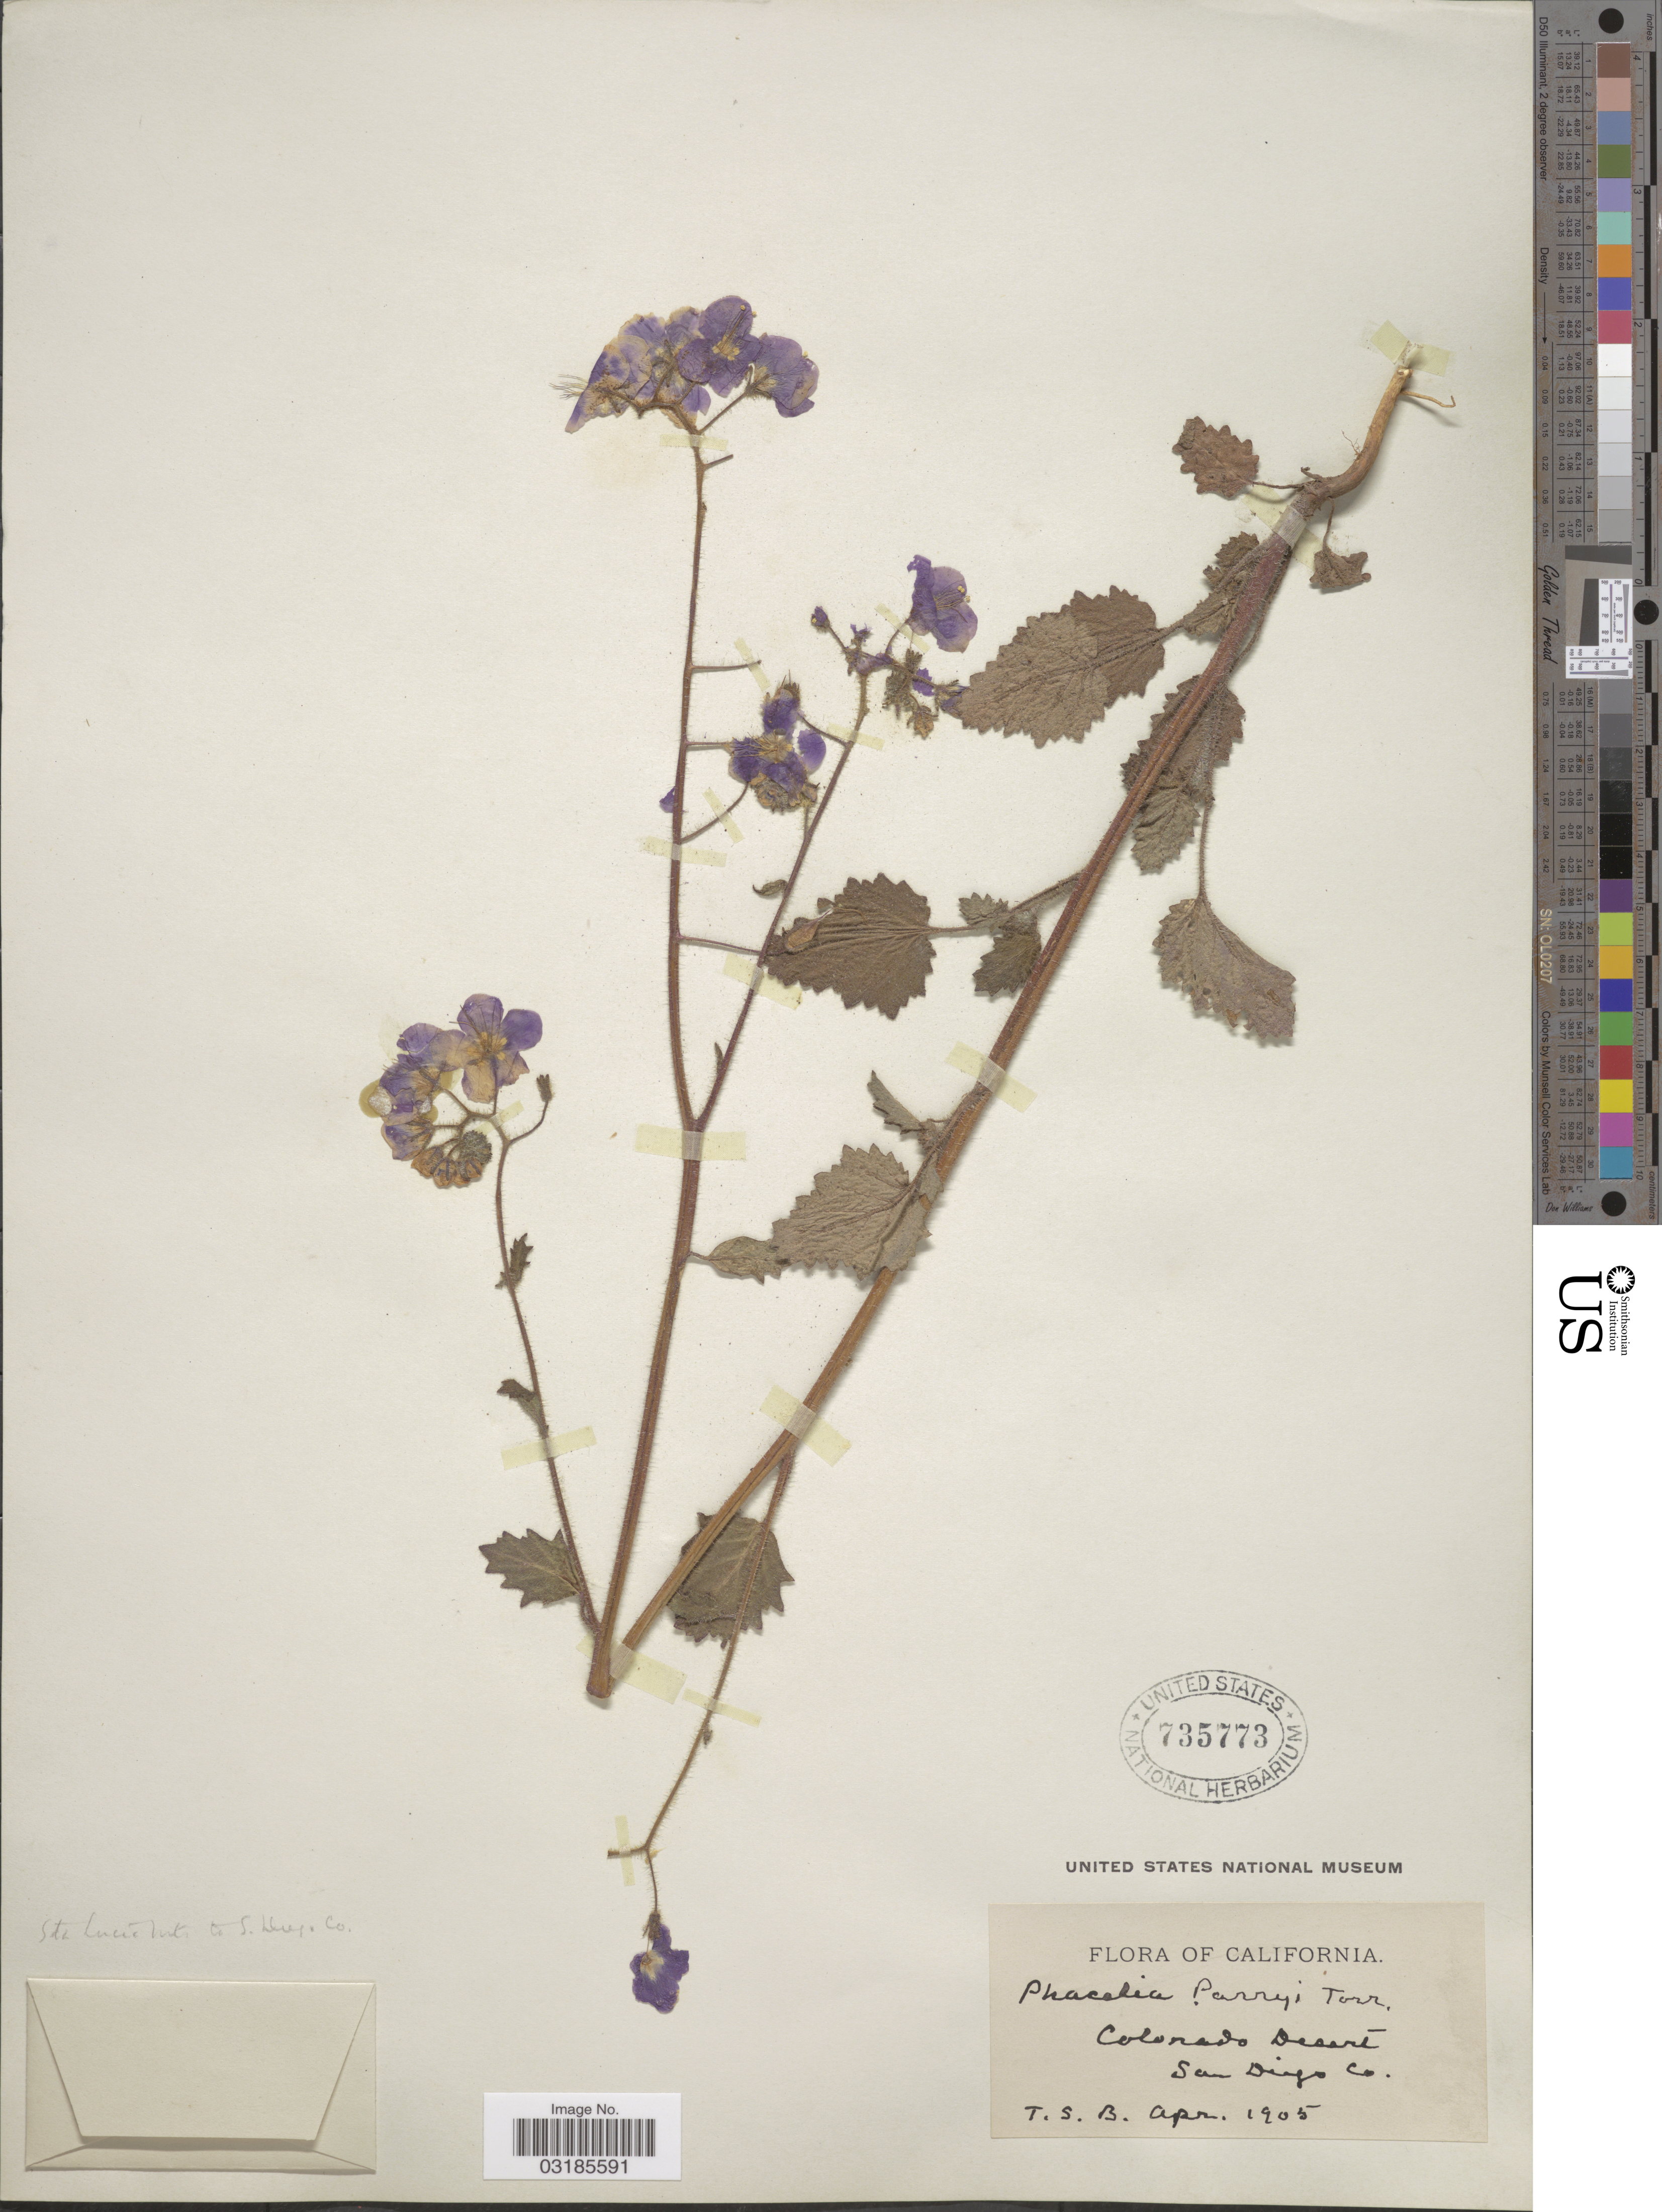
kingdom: Plantae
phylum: Tracheophyta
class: Magnoliopsida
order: Boraginales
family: Hydrophyllaceae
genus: Phacelia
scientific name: Phacelia parryi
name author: Torr. in Emory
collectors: T. S. B.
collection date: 1905-04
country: United States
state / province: California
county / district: San Diego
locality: Colorado Desert, San Diego Co.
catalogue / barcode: US 735773